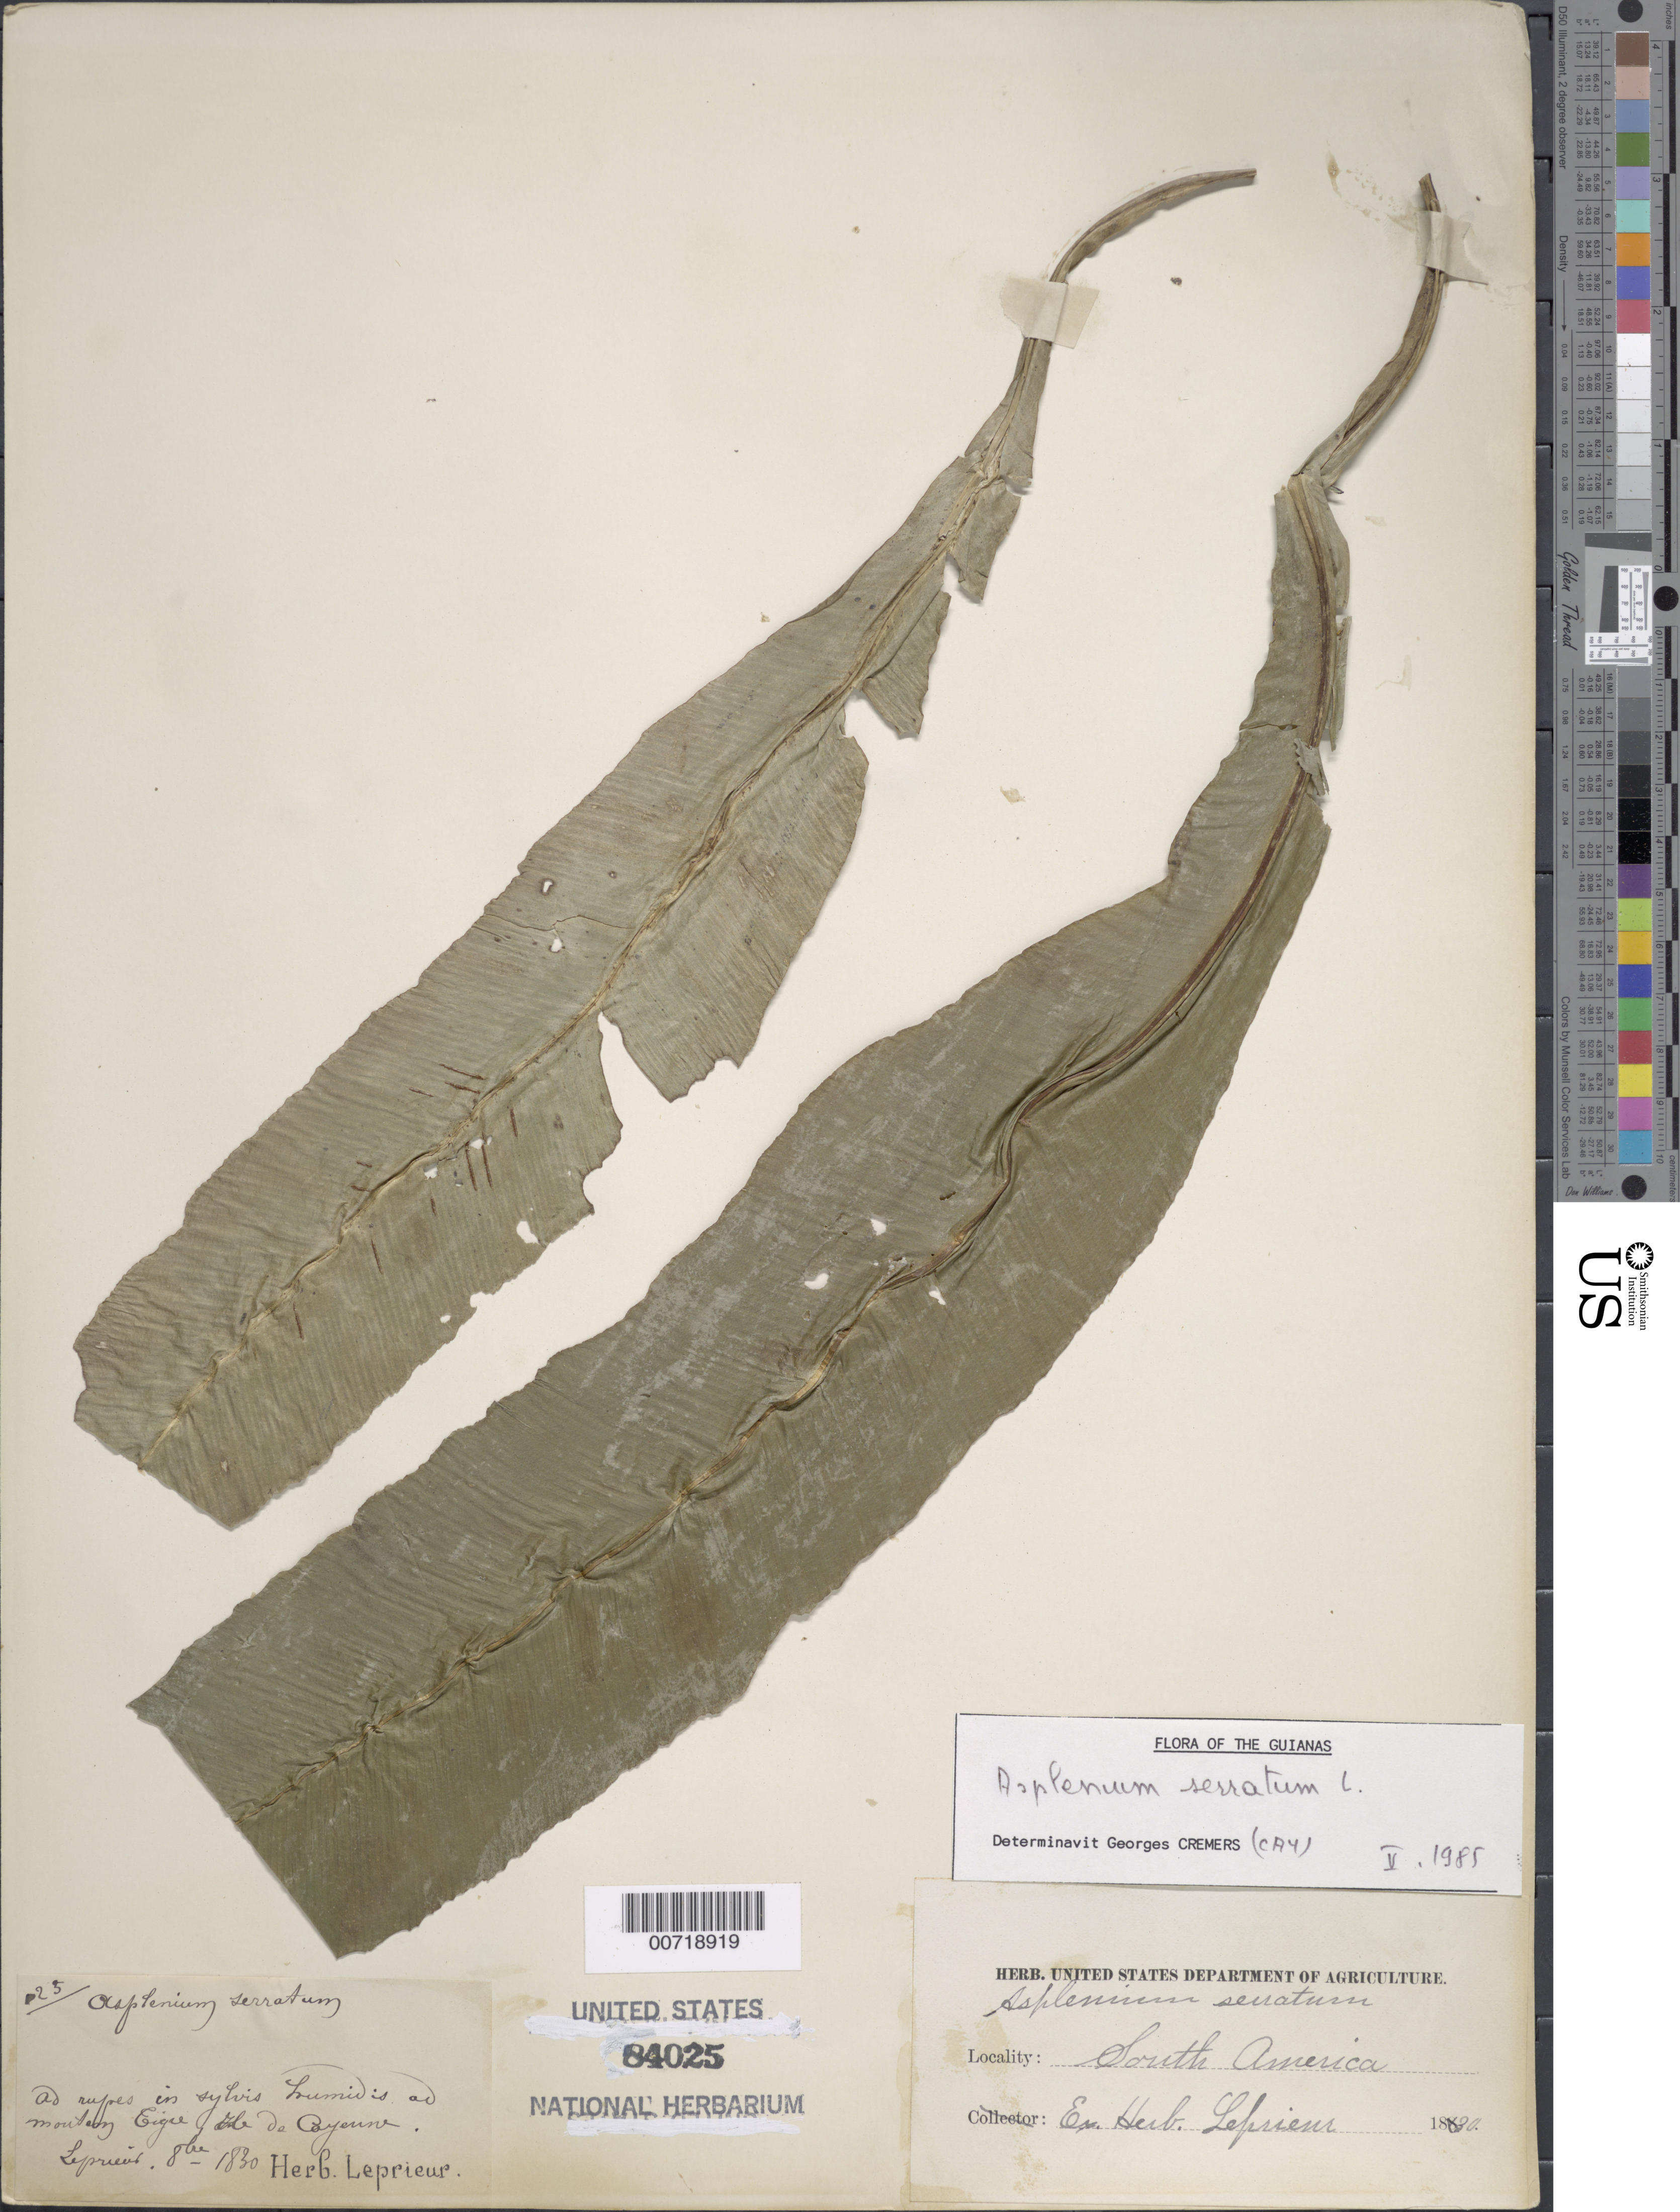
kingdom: Plantae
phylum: Tracheophyta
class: Polypodiopsida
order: Polypodiales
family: Aspleniaceae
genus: Asplenium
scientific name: Asplenium serratum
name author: L.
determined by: Cremers, Georges A.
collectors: F. M. R. Leprieur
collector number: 25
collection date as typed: August 1830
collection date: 1830-08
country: French Guiana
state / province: Cayenne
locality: Cayenne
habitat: Ad rupes in sylvis humidis ad monteum Eigre de la Cayenne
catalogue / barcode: US 84025